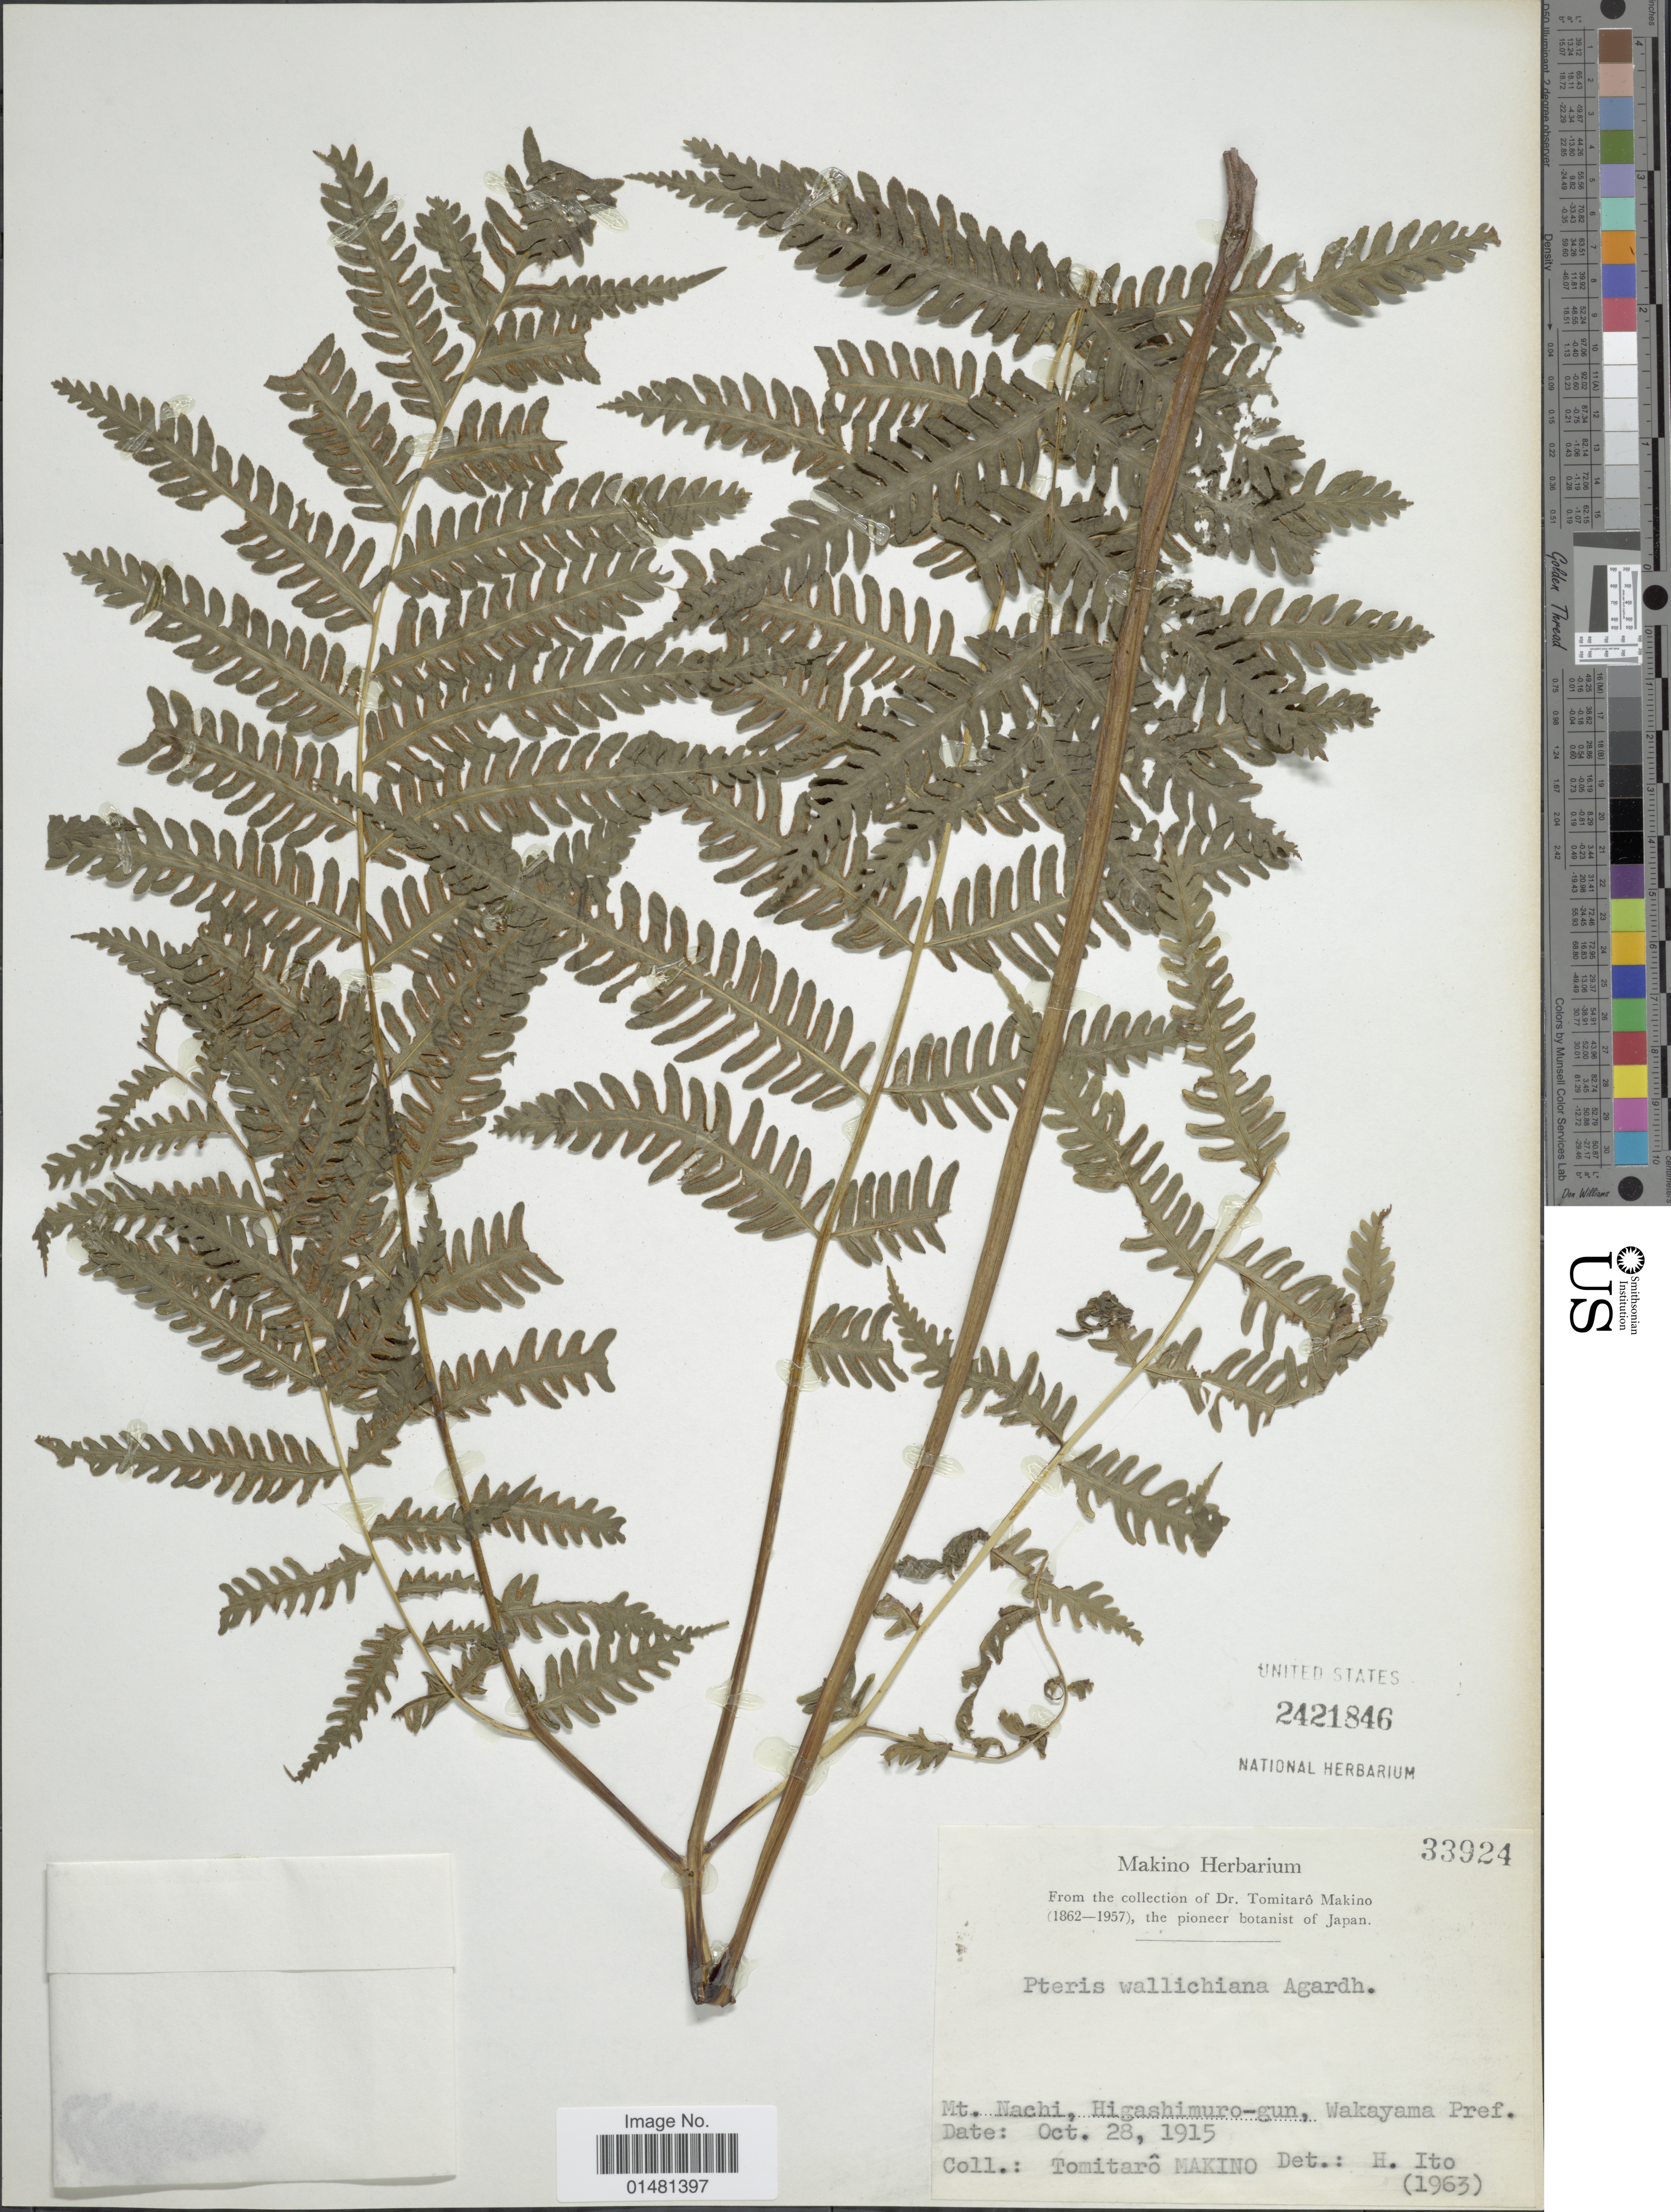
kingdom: Plantae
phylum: Tracheophyta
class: Polypodiopsida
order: Polypodiales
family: Pteridaceae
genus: Pteris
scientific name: Pteris wallichiana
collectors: T. Makino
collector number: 33924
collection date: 1915-10-28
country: Japan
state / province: Wakayama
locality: Mt Nachi, Higashimuro-gun, Wakayama Pref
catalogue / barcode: US 2421846